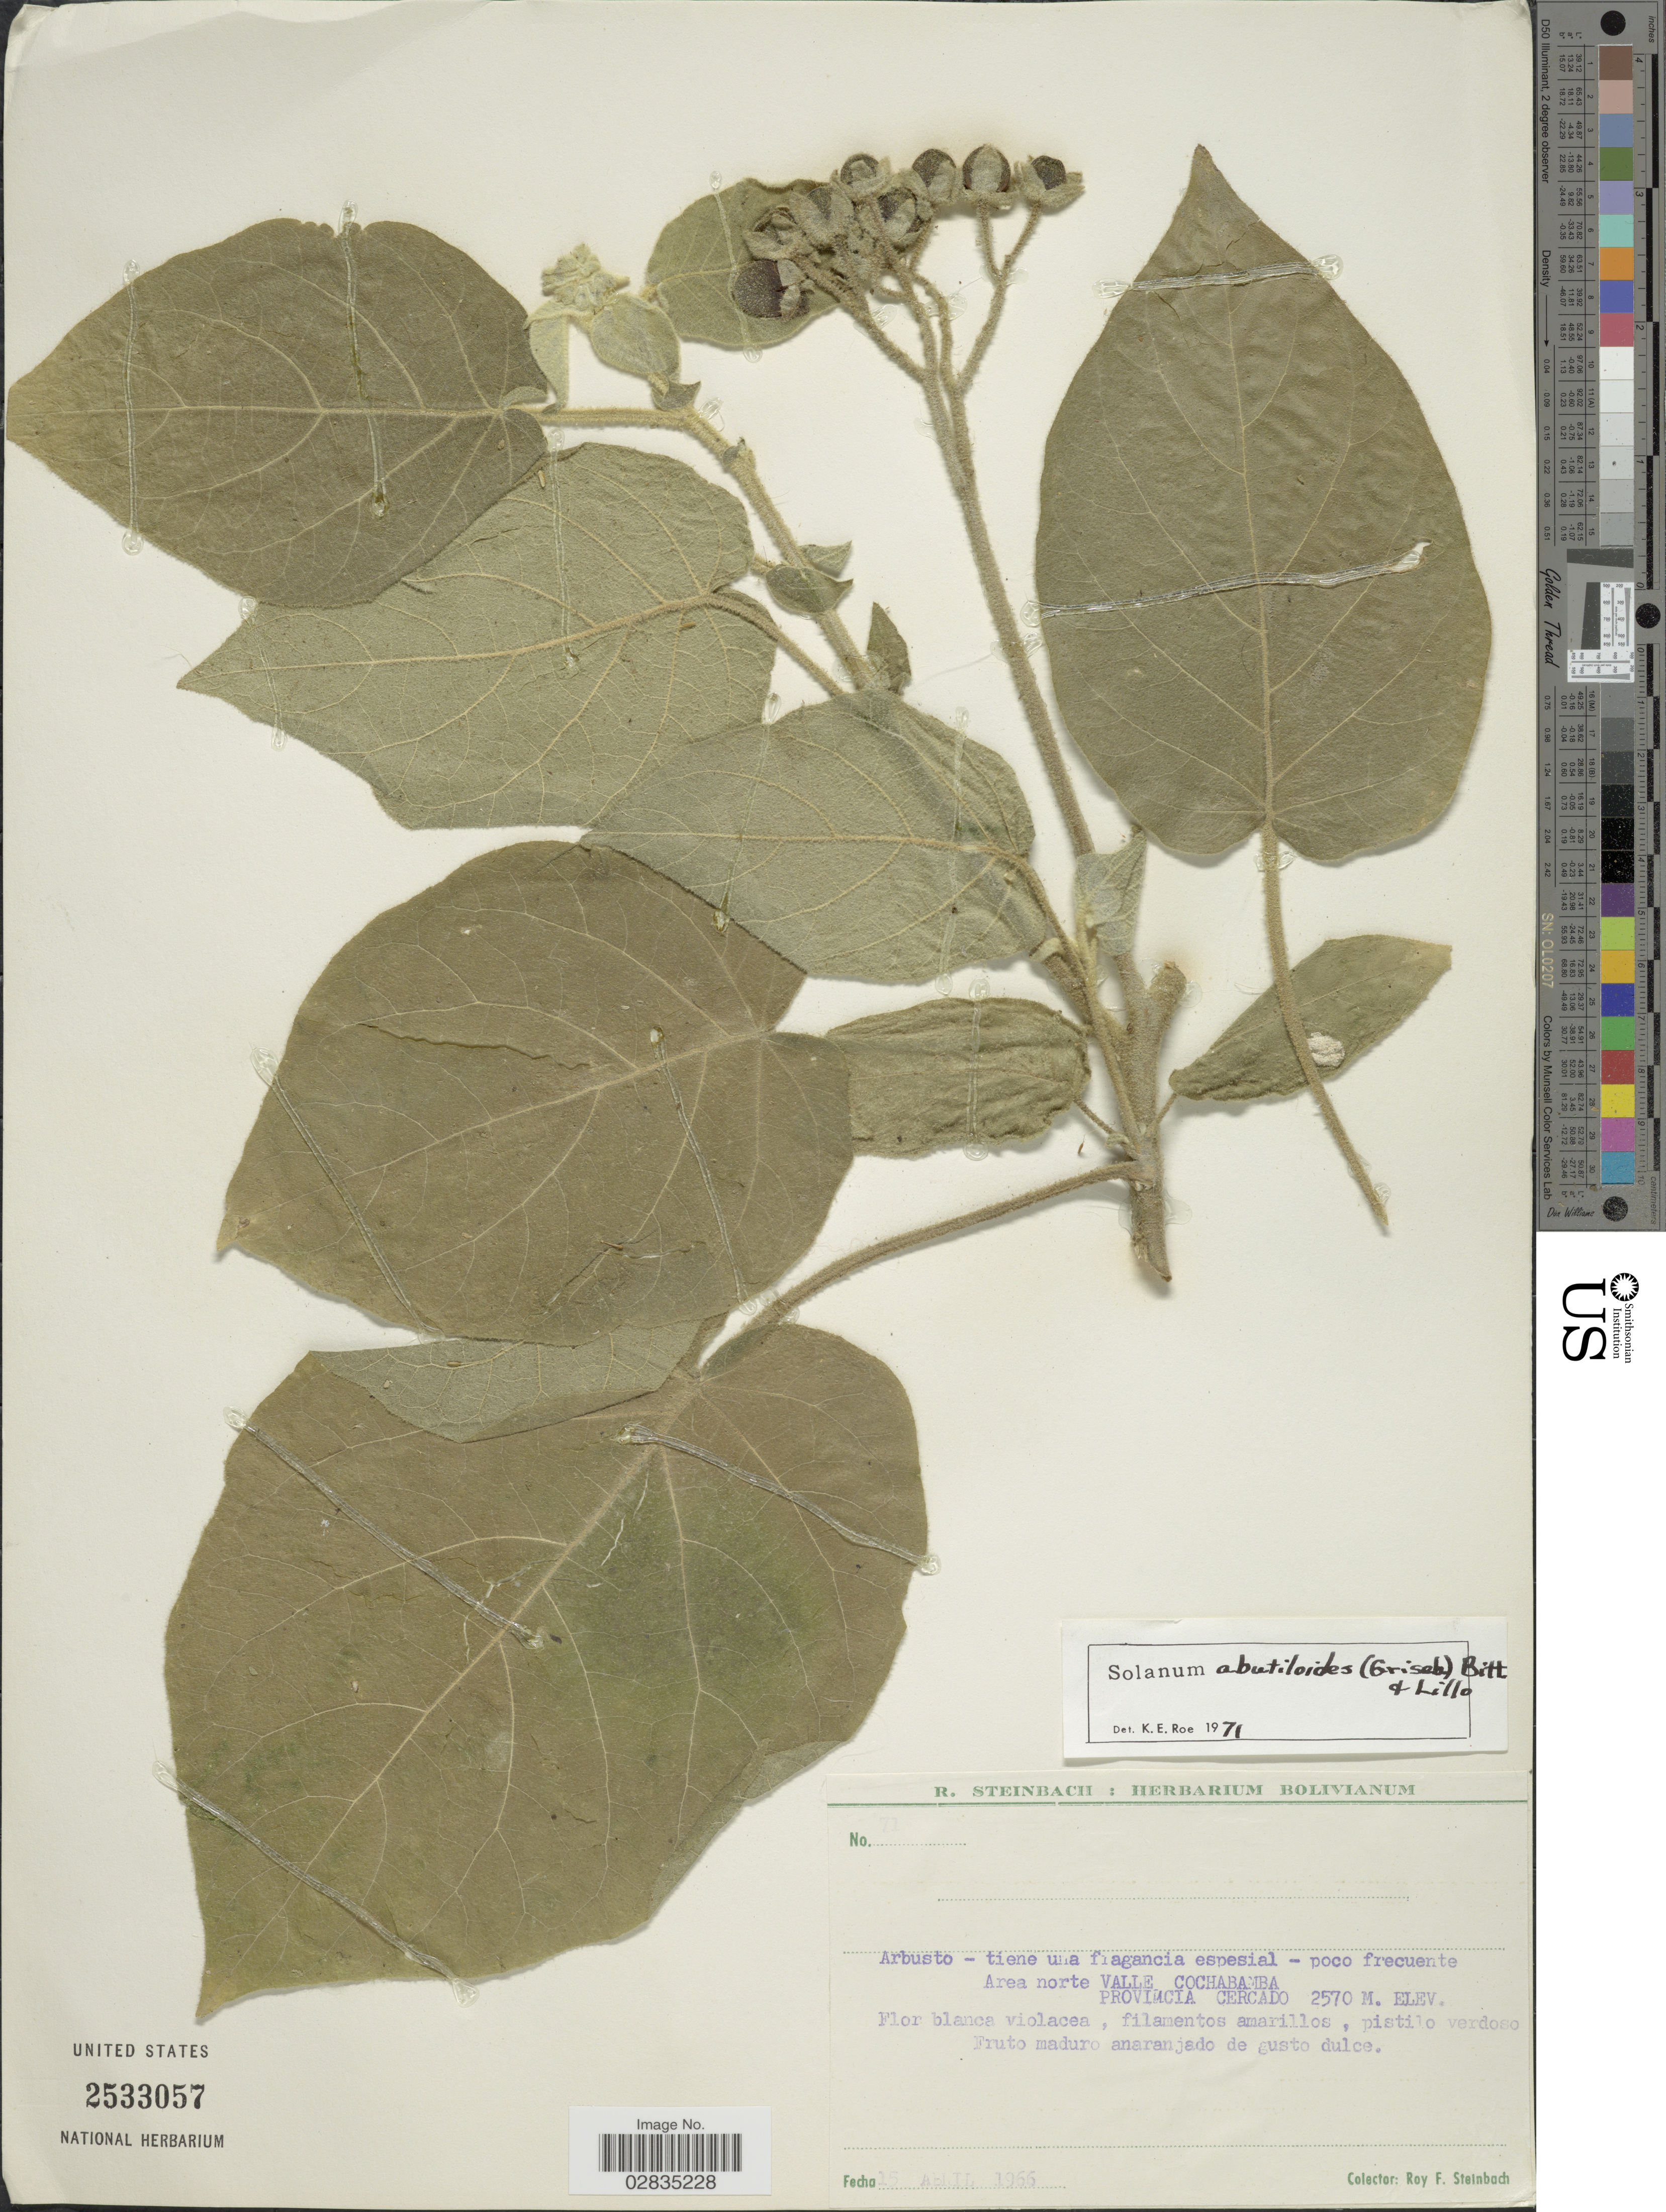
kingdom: Plantae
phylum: Tracheophyta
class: Magnoliopsida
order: Solanales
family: Solanaceae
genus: Solanum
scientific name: Solanum abutiloides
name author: (Griseb.) Bitter & Lillo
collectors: R. F. Steinbach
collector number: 71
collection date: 1966-04-15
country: Bolivia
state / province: Cochabamba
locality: Area norte Valle Cochabamba. Provincia Cercado.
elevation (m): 2570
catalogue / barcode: US 2533057